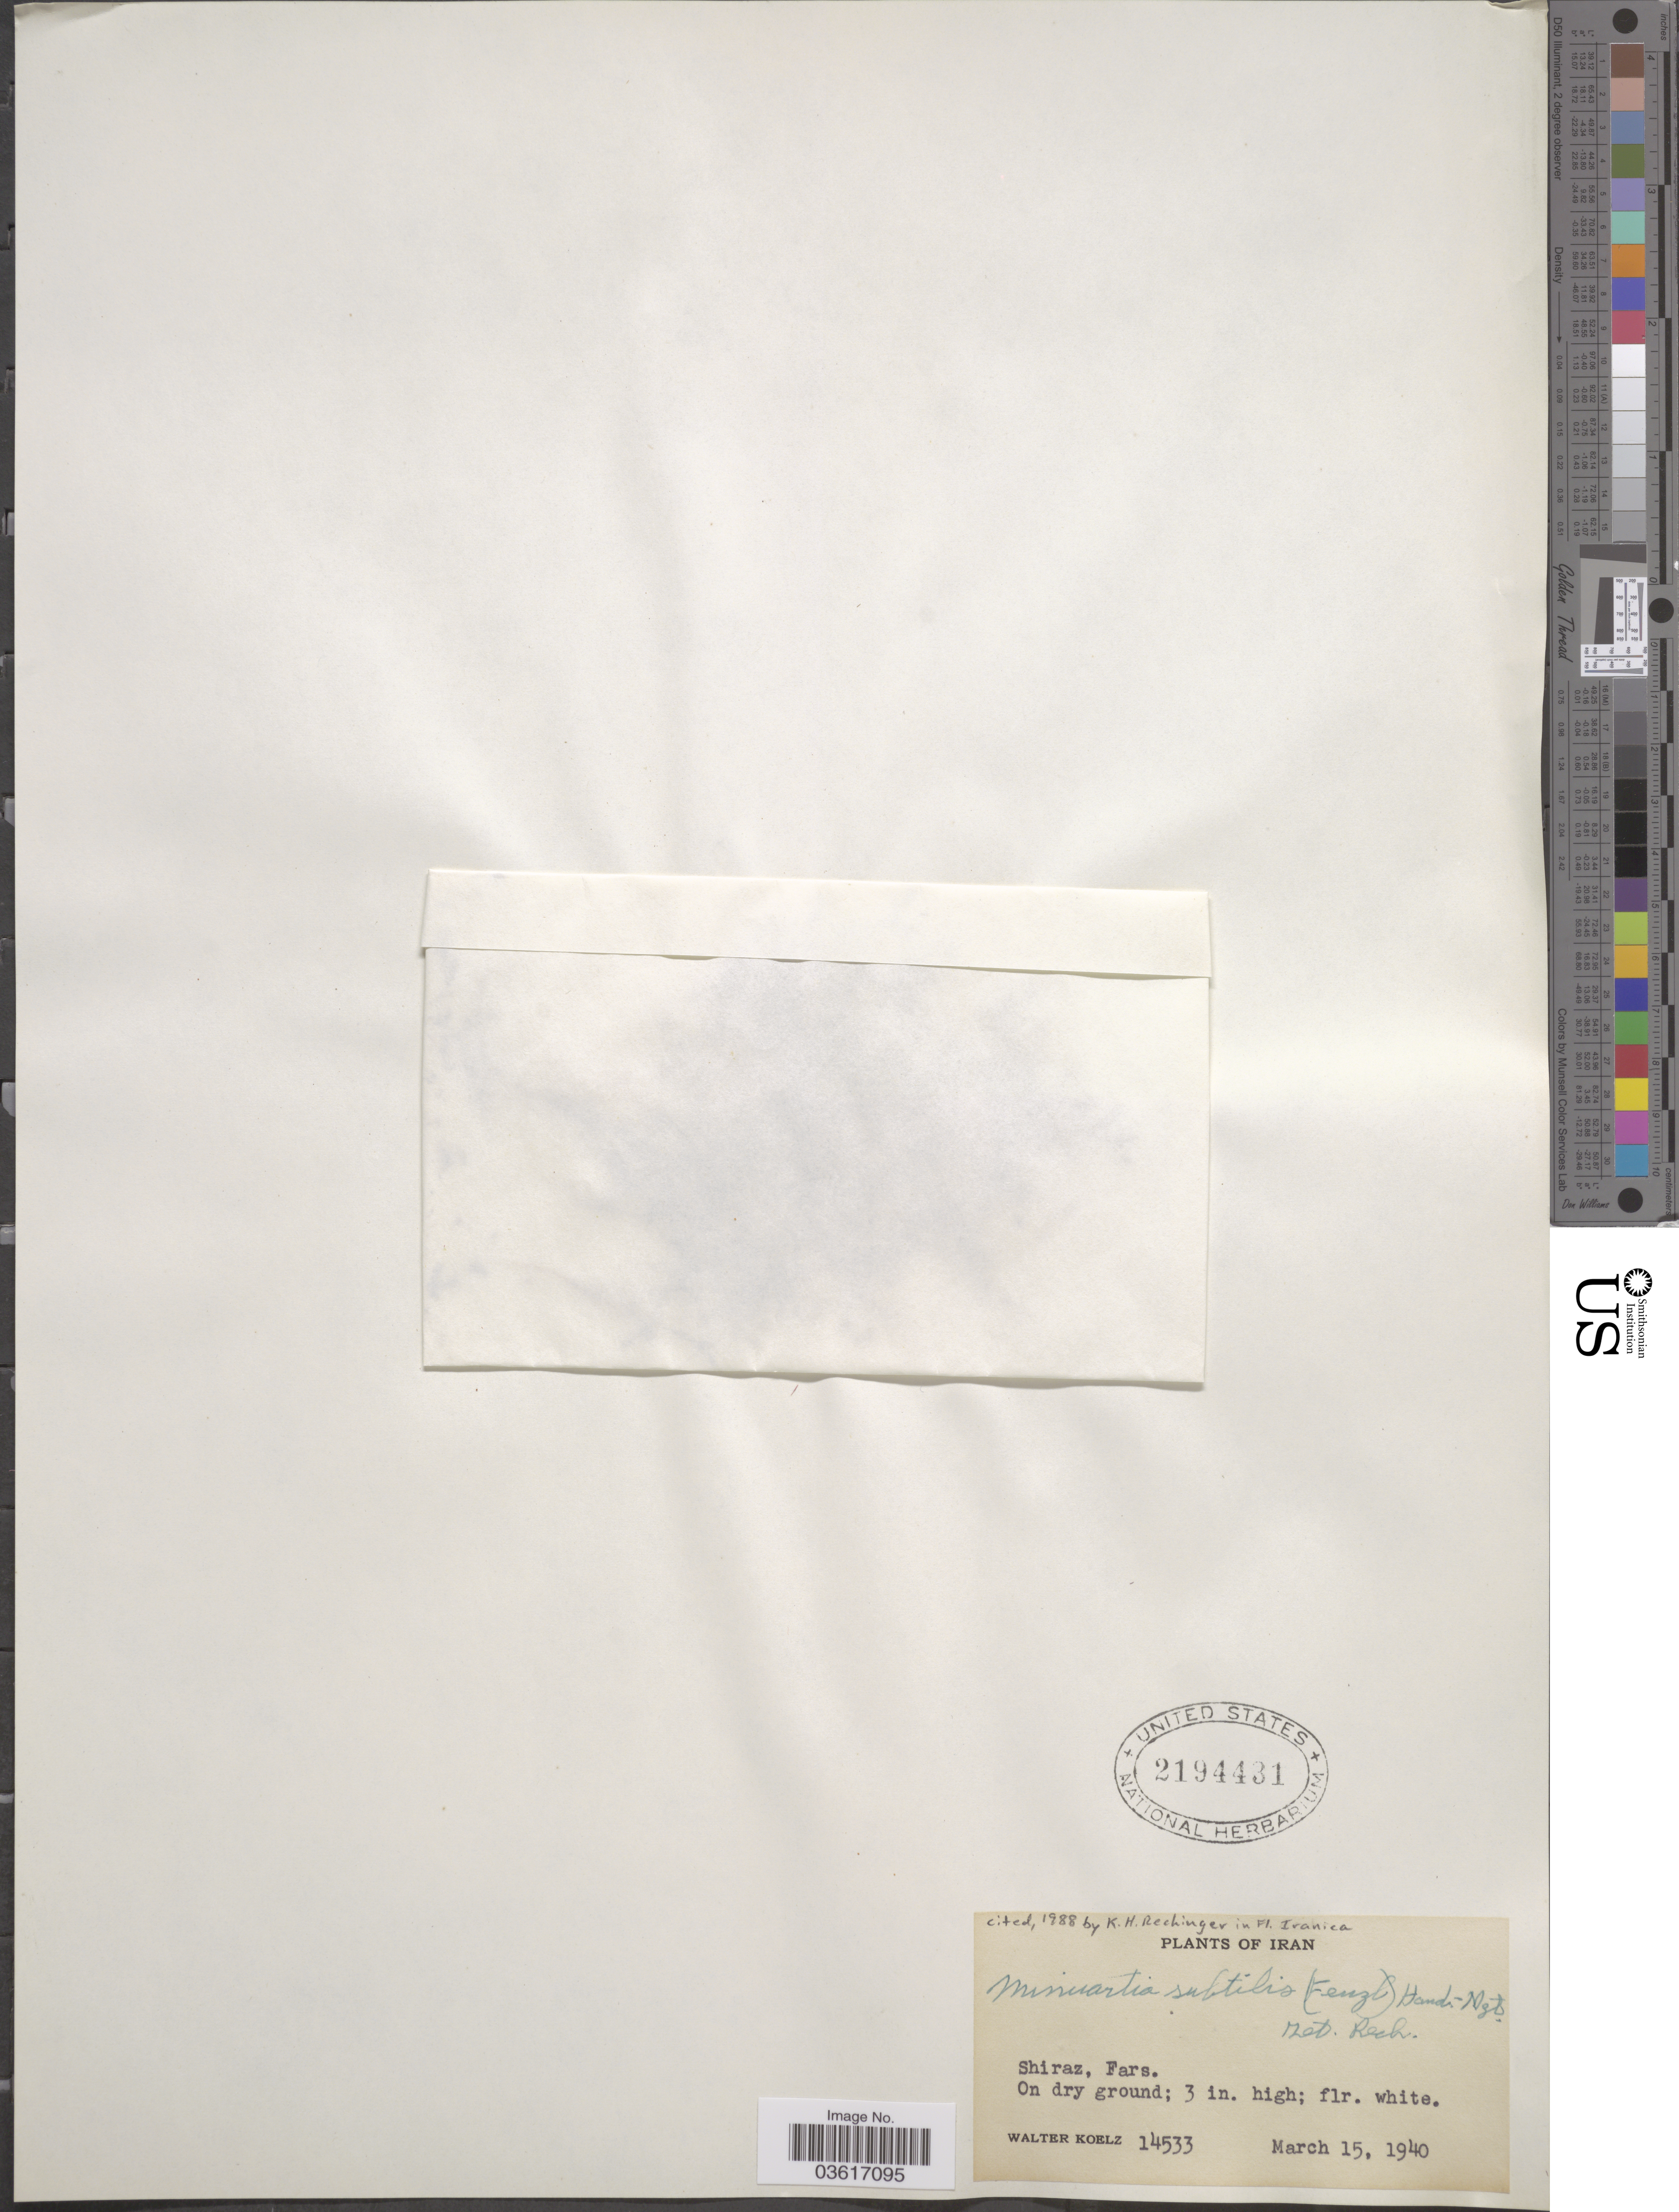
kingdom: Plantae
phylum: Tracheophyta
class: Magnoliopsida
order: Caryophyllales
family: Caryophyllaceae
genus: Minuartia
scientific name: Minuartia subtilis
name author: Hand.-Mazz.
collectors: W. N. Koelz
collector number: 14533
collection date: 1940-03-15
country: Iran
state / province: Fars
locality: Shiraz.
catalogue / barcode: US 2194431